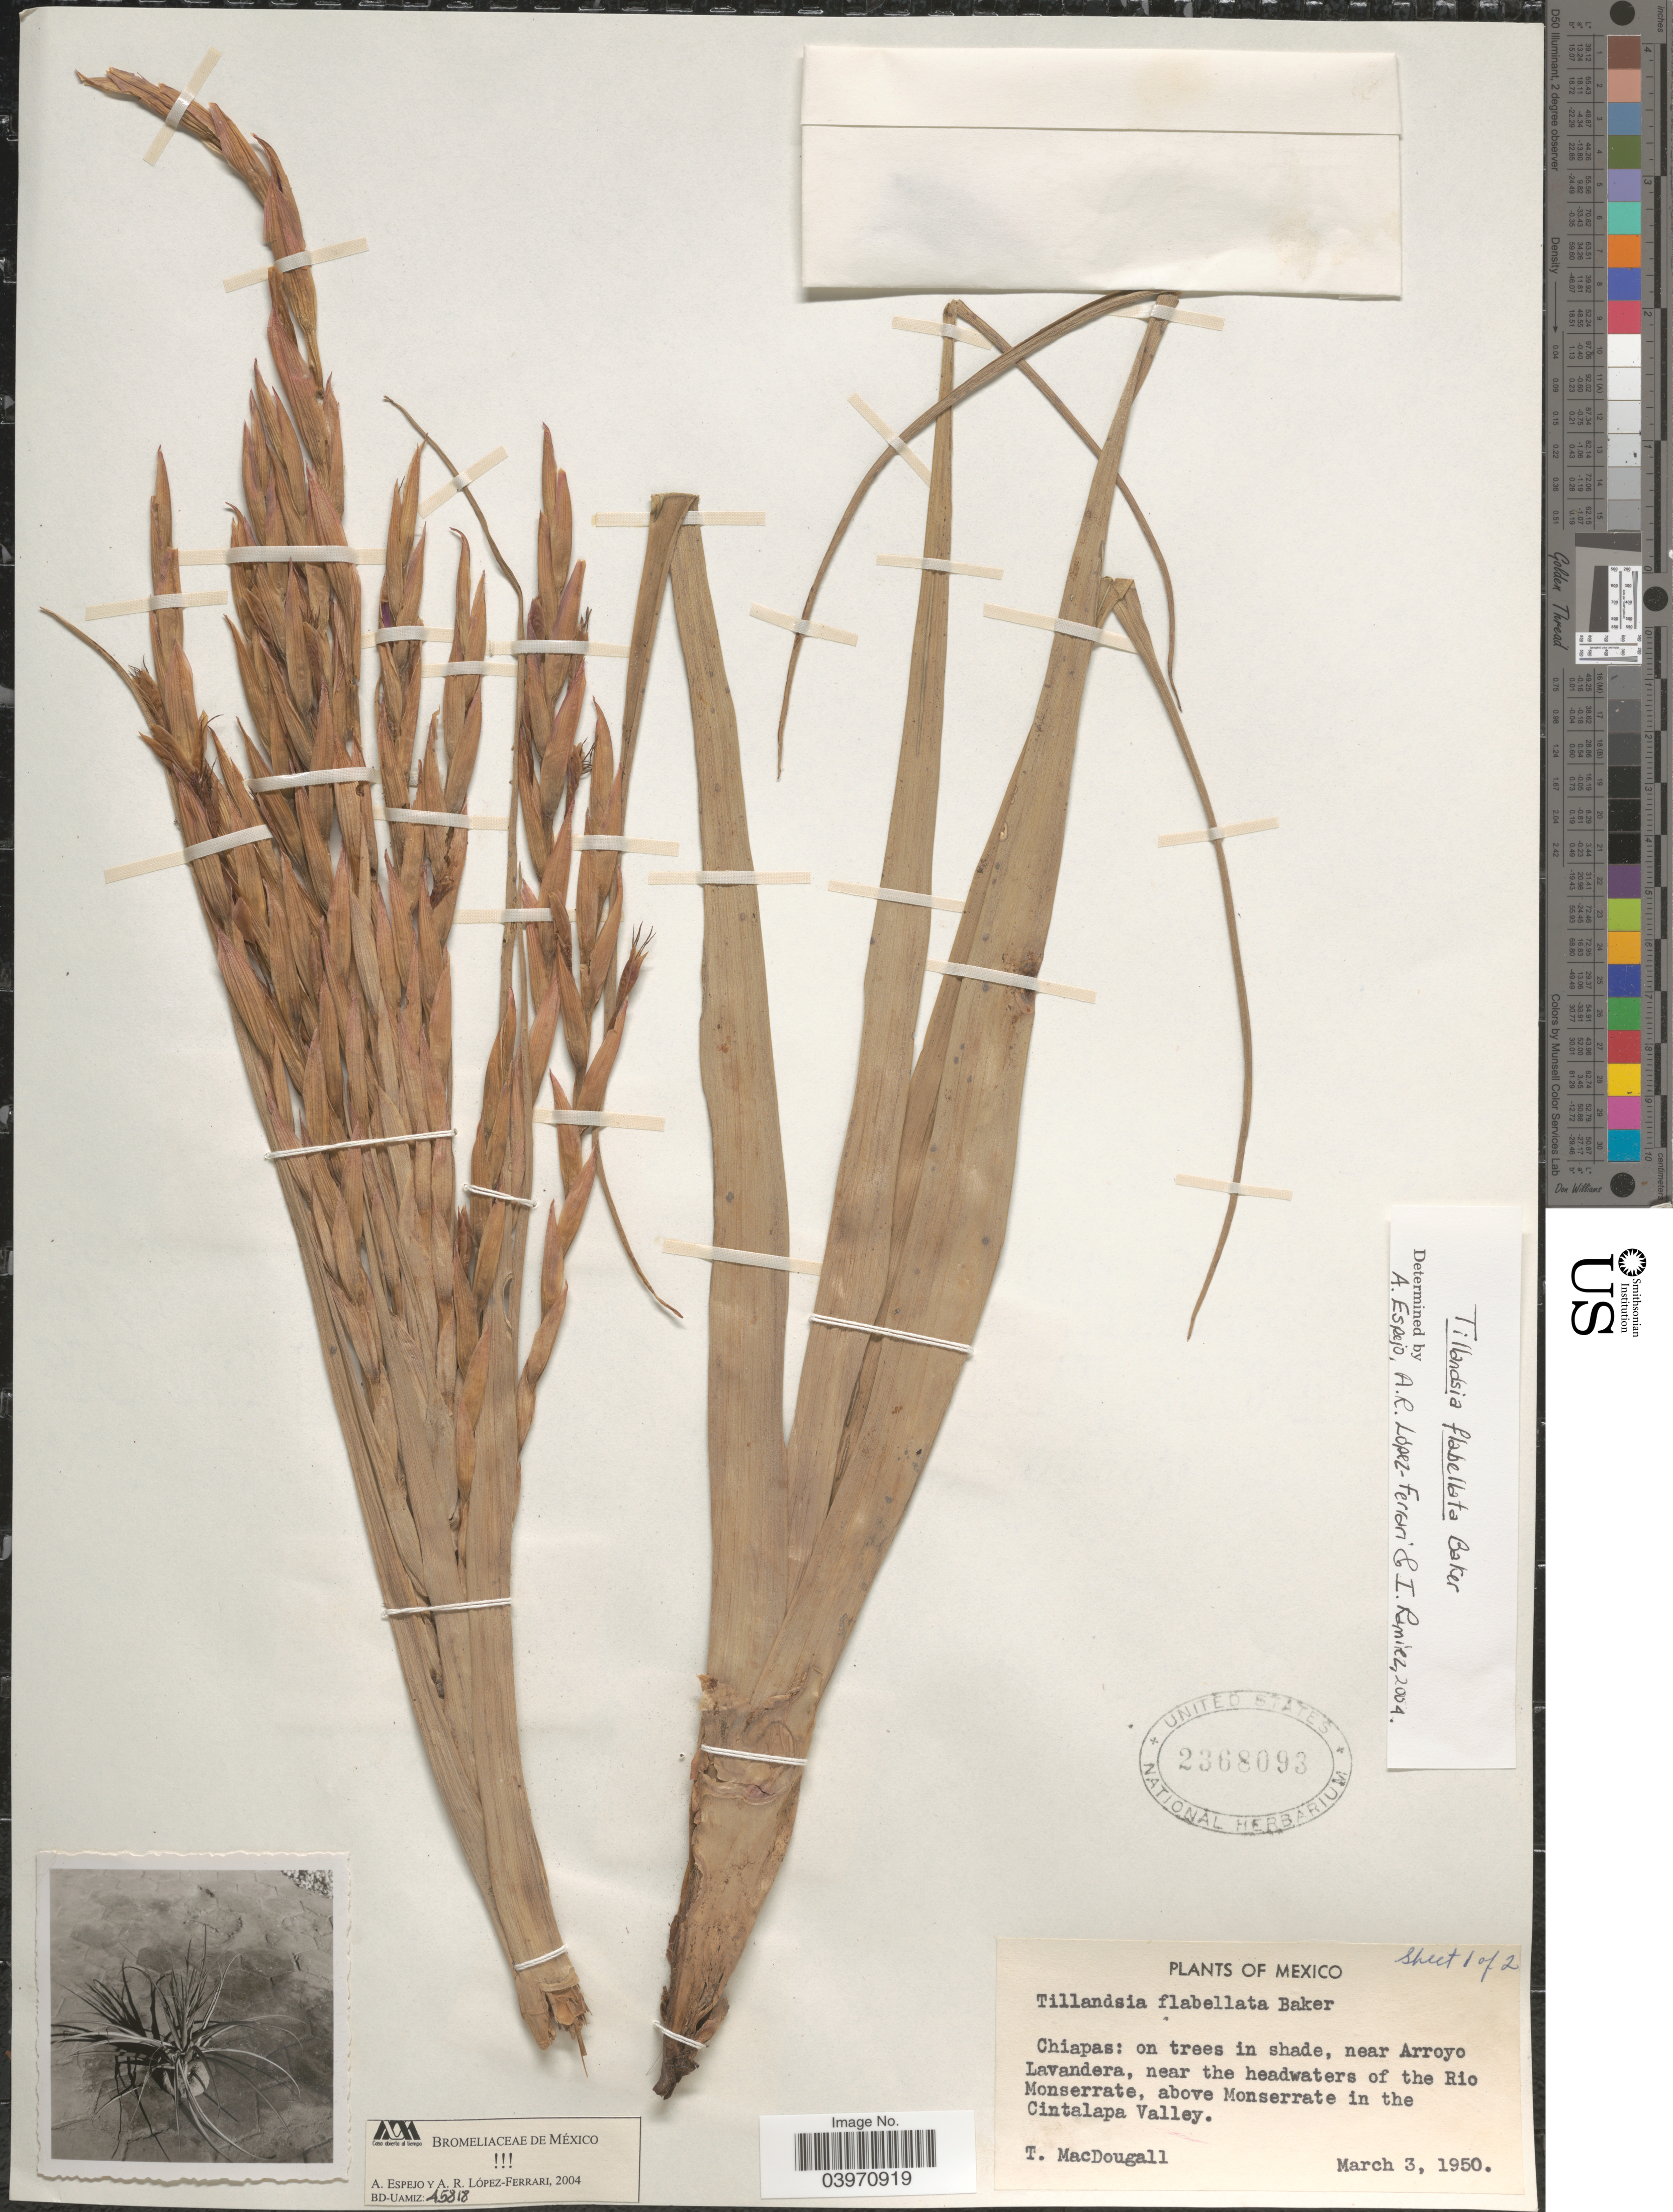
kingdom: Plantae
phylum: Tracheophyta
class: Liliopsida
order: Poales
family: Bromeliaceae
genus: Tillandsia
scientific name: Tillandsia flabellata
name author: Baker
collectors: T. MacDougal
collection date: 1950-03-03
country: Mexico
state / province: Chiapas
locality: On trees in shade, near Arroyo Lavandera, near the headwaters of the Rio Monserrate, above Monserrate in the Cintalapa Valley.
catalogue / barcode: US 2368093